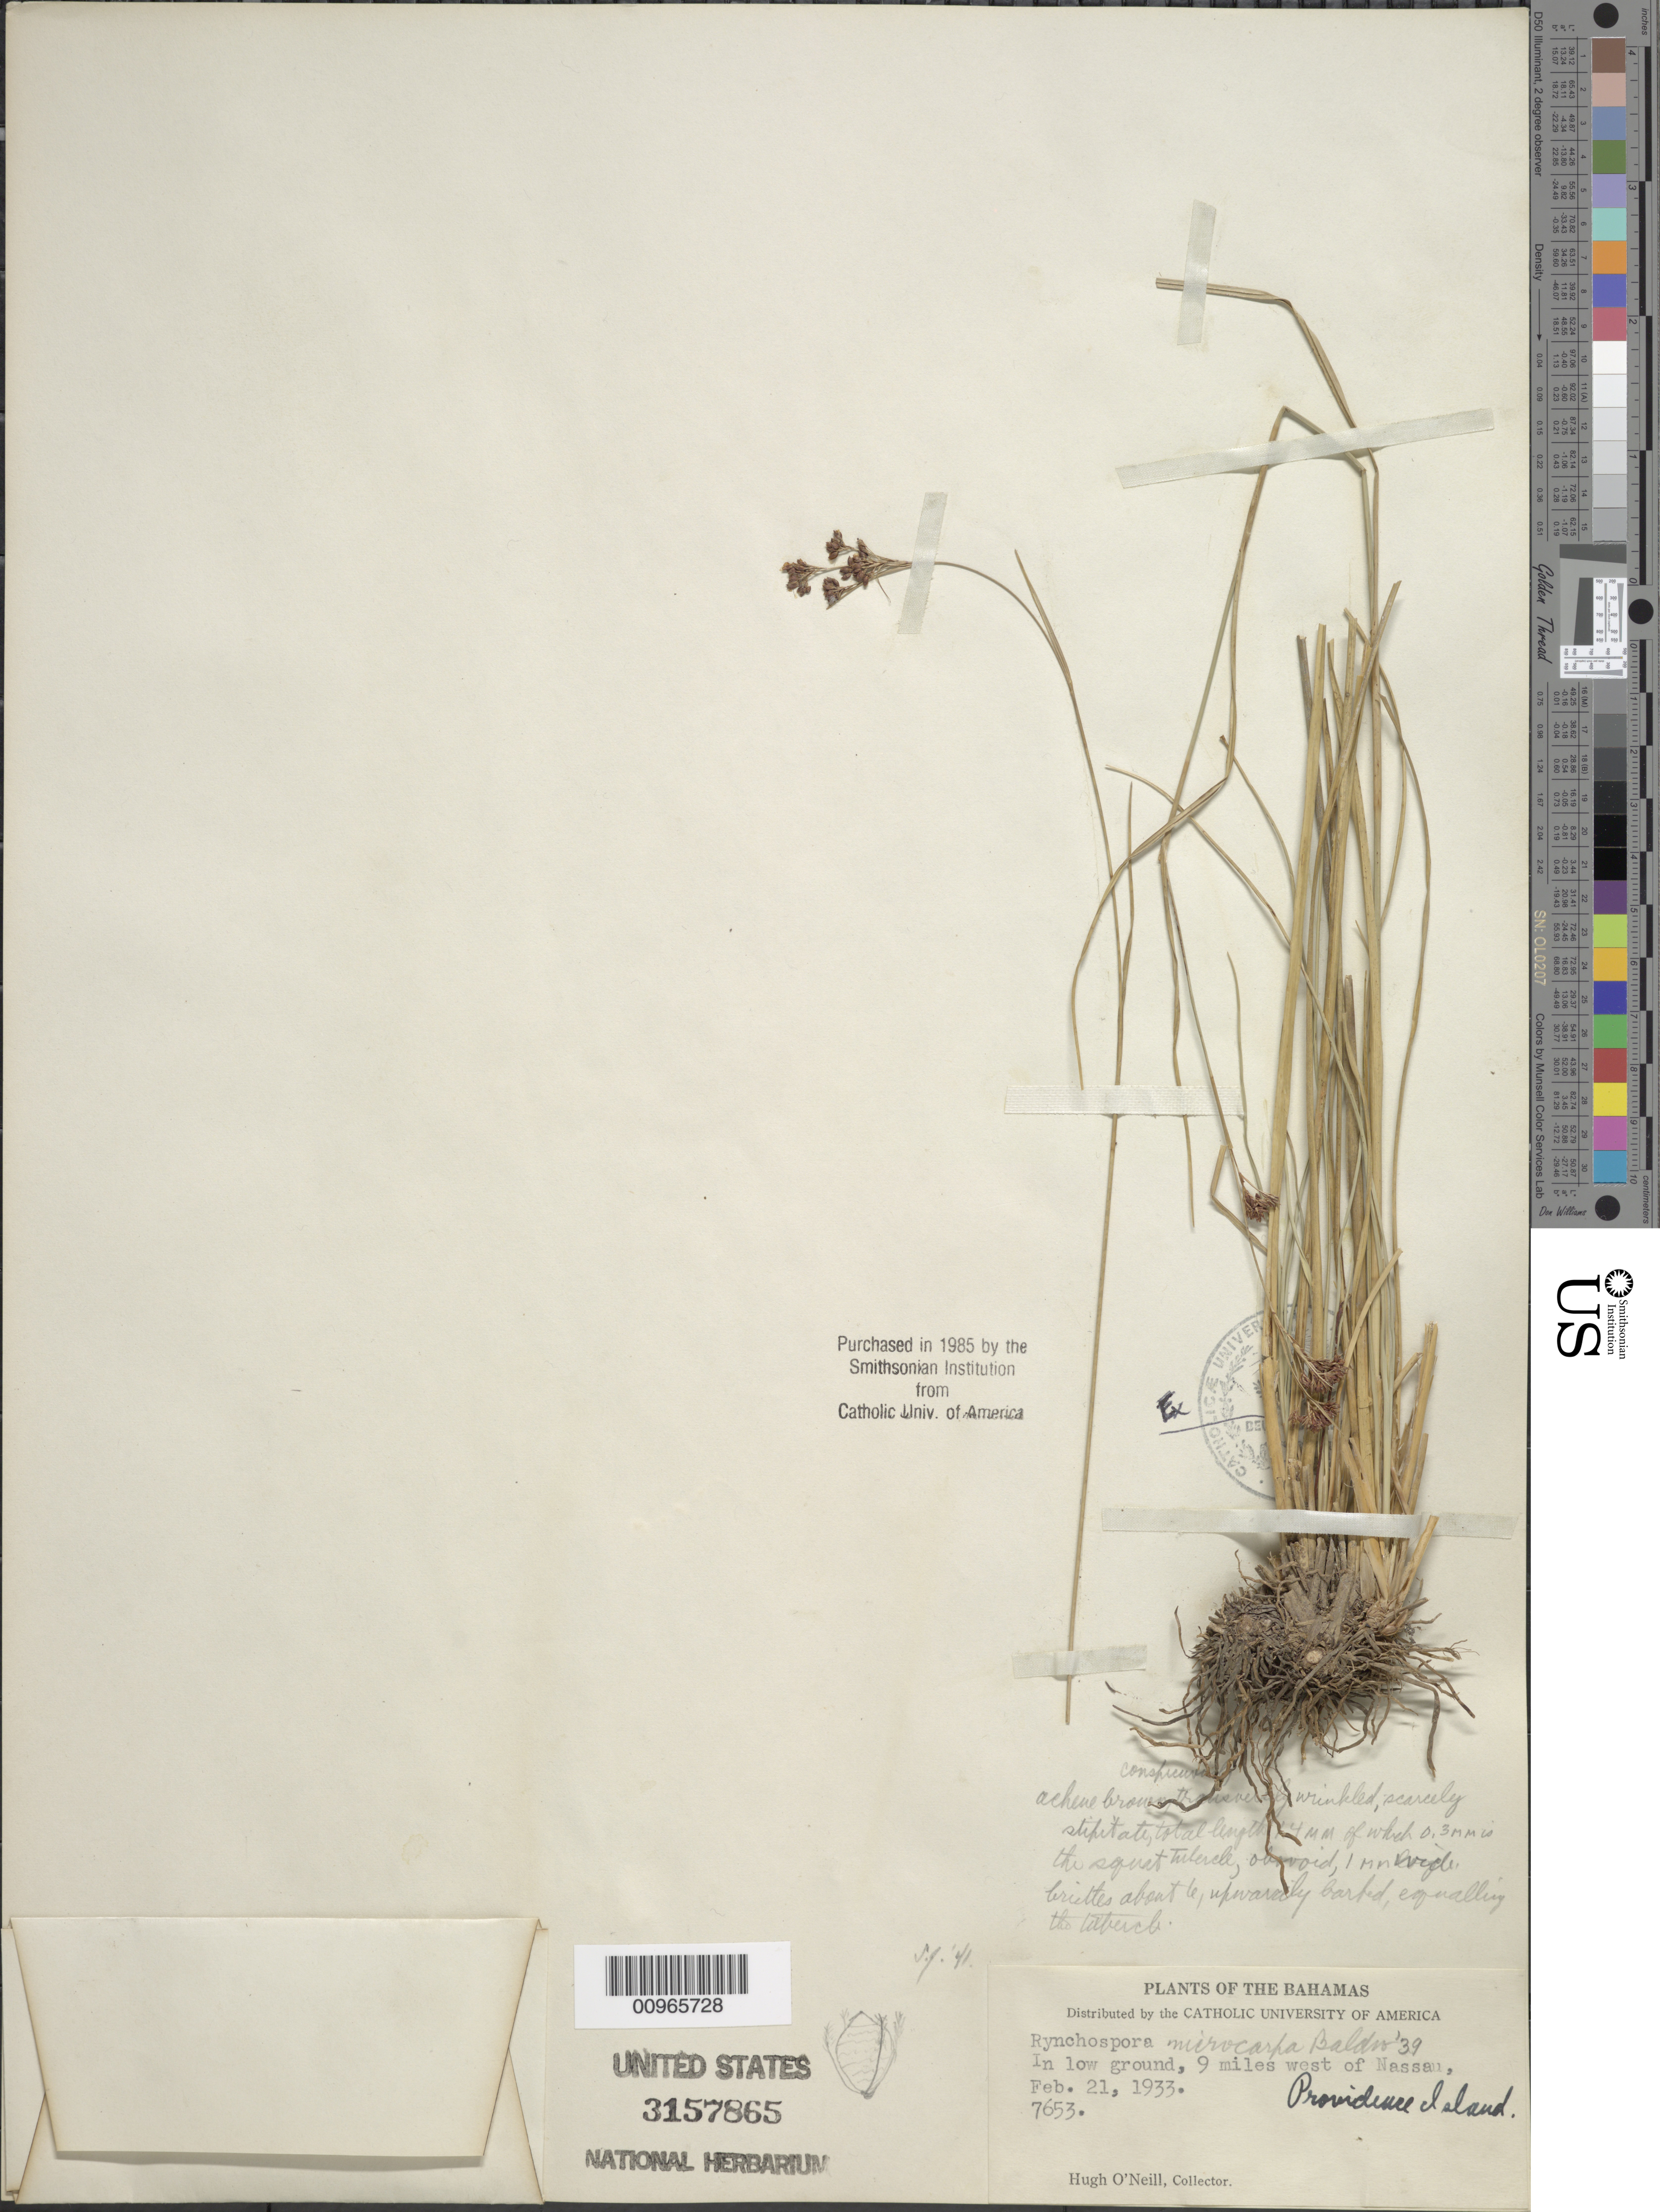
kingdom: Plantae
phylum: Tracheophyta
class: Liliopsida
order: Poales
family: Cyperaceae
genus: Rhynchospora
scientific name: Rhynchospora microcarpa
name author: Baldwin ex A. Gray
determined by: Gale, S.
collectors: H. O'Neill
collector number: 7653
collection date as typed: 21 Feb 1933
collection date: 1933-02-21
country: Bahamas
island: Providence Island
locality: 9 miles west of Nassau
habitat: In low ground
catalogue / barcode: US 3157865